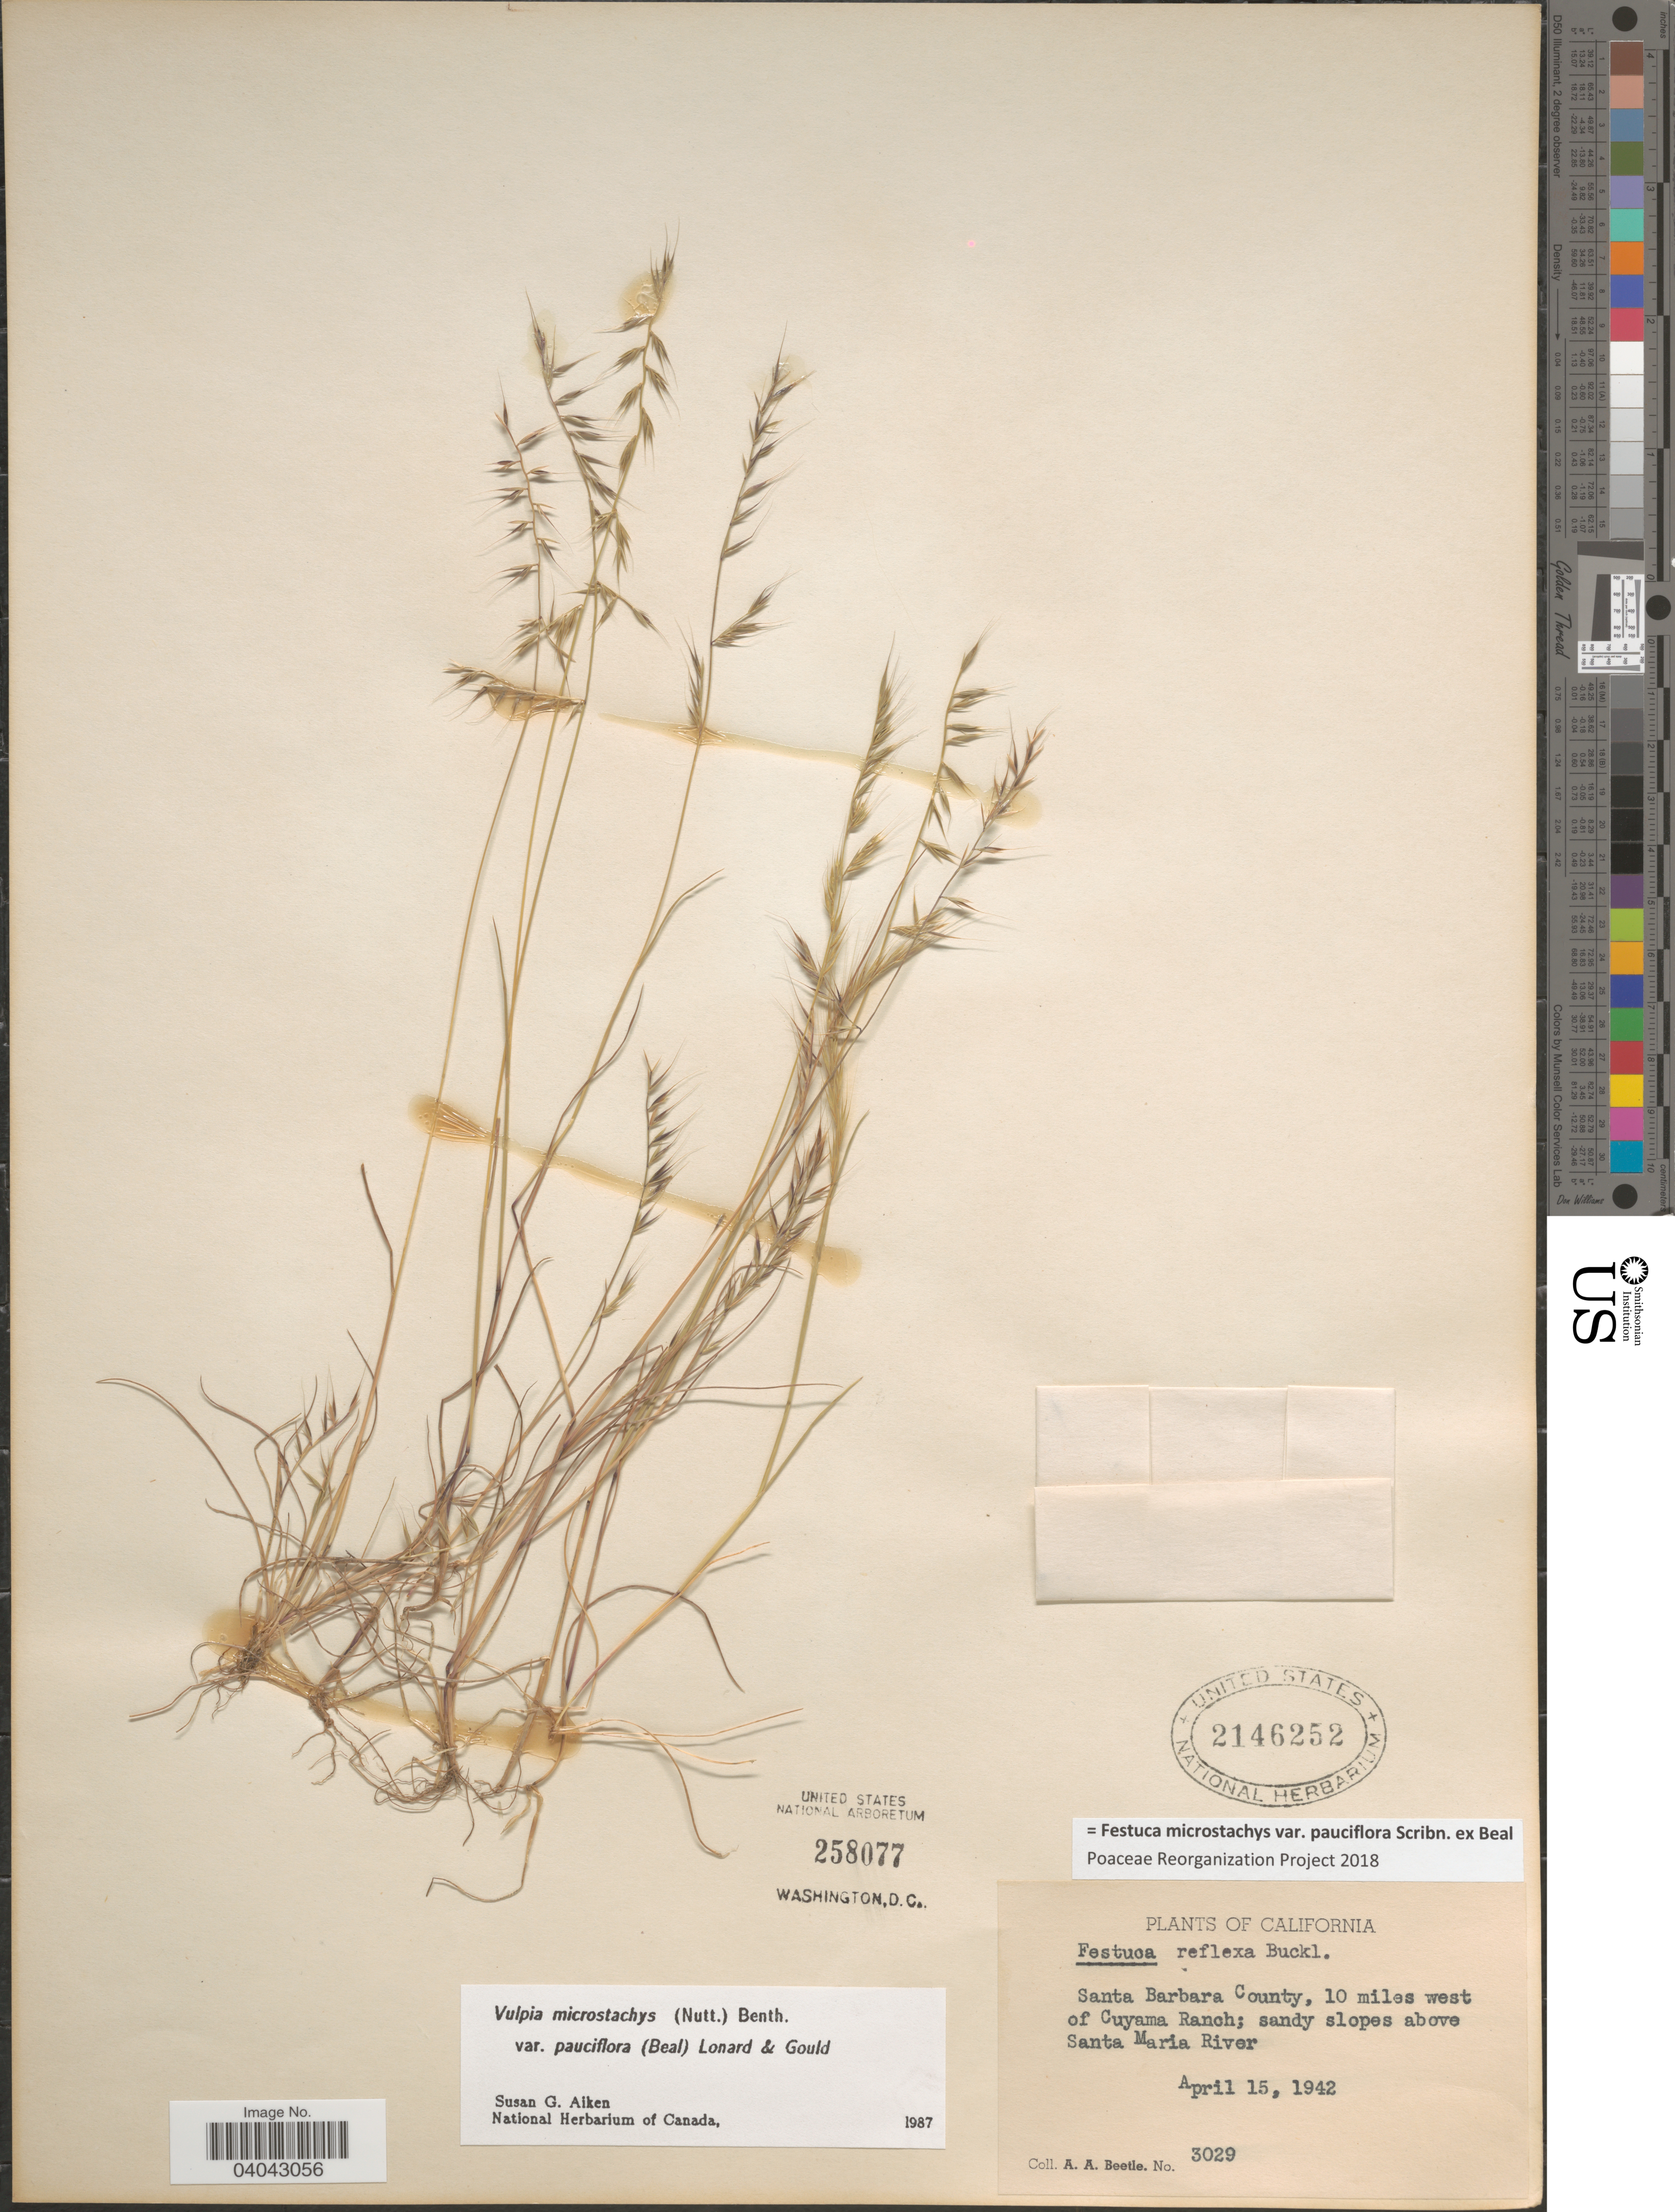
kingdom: Plantae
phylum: Tracheophyta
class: Liliopsida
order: Poales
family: Poaceae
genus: Festuca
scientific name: Festuca microstachys var. pauciflora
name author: Scribn. ex W.J. Beal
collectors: A. A. Beetle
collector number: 3029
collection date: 1942-04-15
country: United States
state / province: California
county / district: Santa Barbara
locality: Santa Barbara County, 10 miles west of Cuyama Ranch; sandy slopes above Santa Maria River.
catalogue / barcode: US 2146252